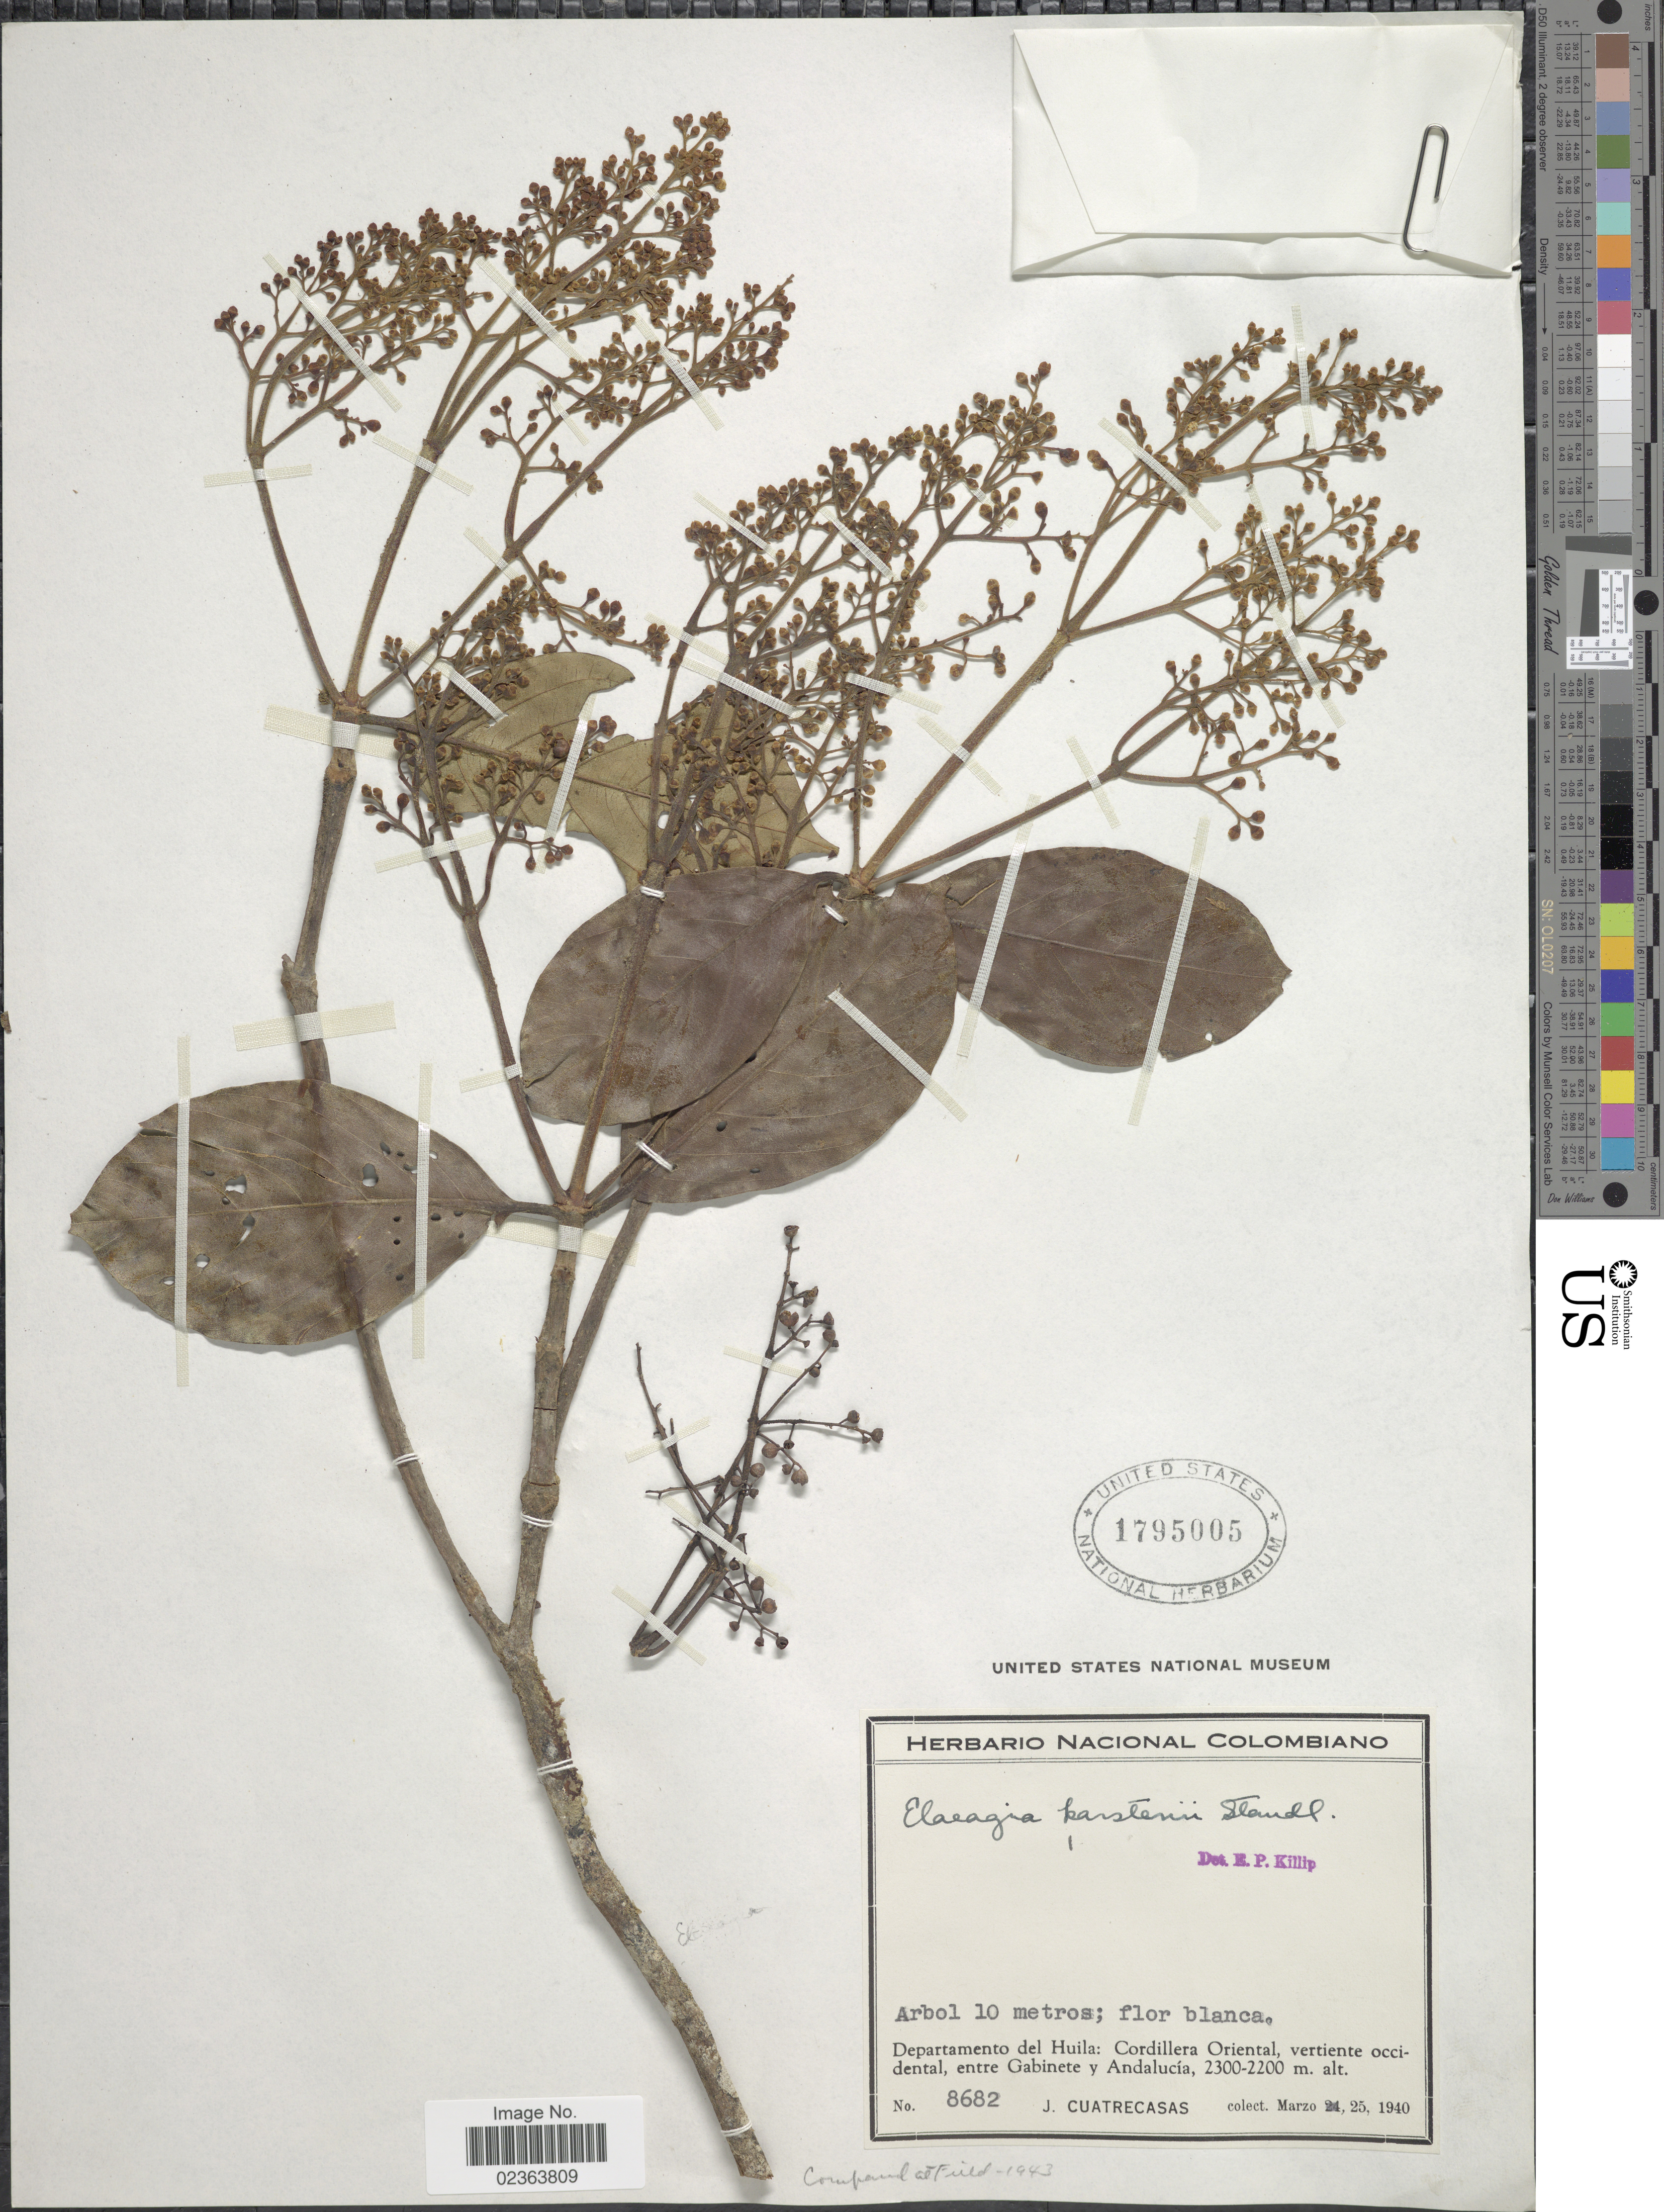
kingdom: Plantae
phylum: Tracheophyta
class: Magnoliopsida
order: Gentianales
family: Rubiaceae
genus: Elaeagia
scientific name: Elaeagia karstenii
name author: Standl.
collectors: J. Cuatrecasas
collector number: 8682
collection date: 1940-03-25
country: Colombia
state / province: Huila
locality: Departamento del Huila: Cordillera Oriental, vertiente occidental, entre Gabinete y Andalucia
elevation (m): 2200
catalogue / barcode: US 1795005